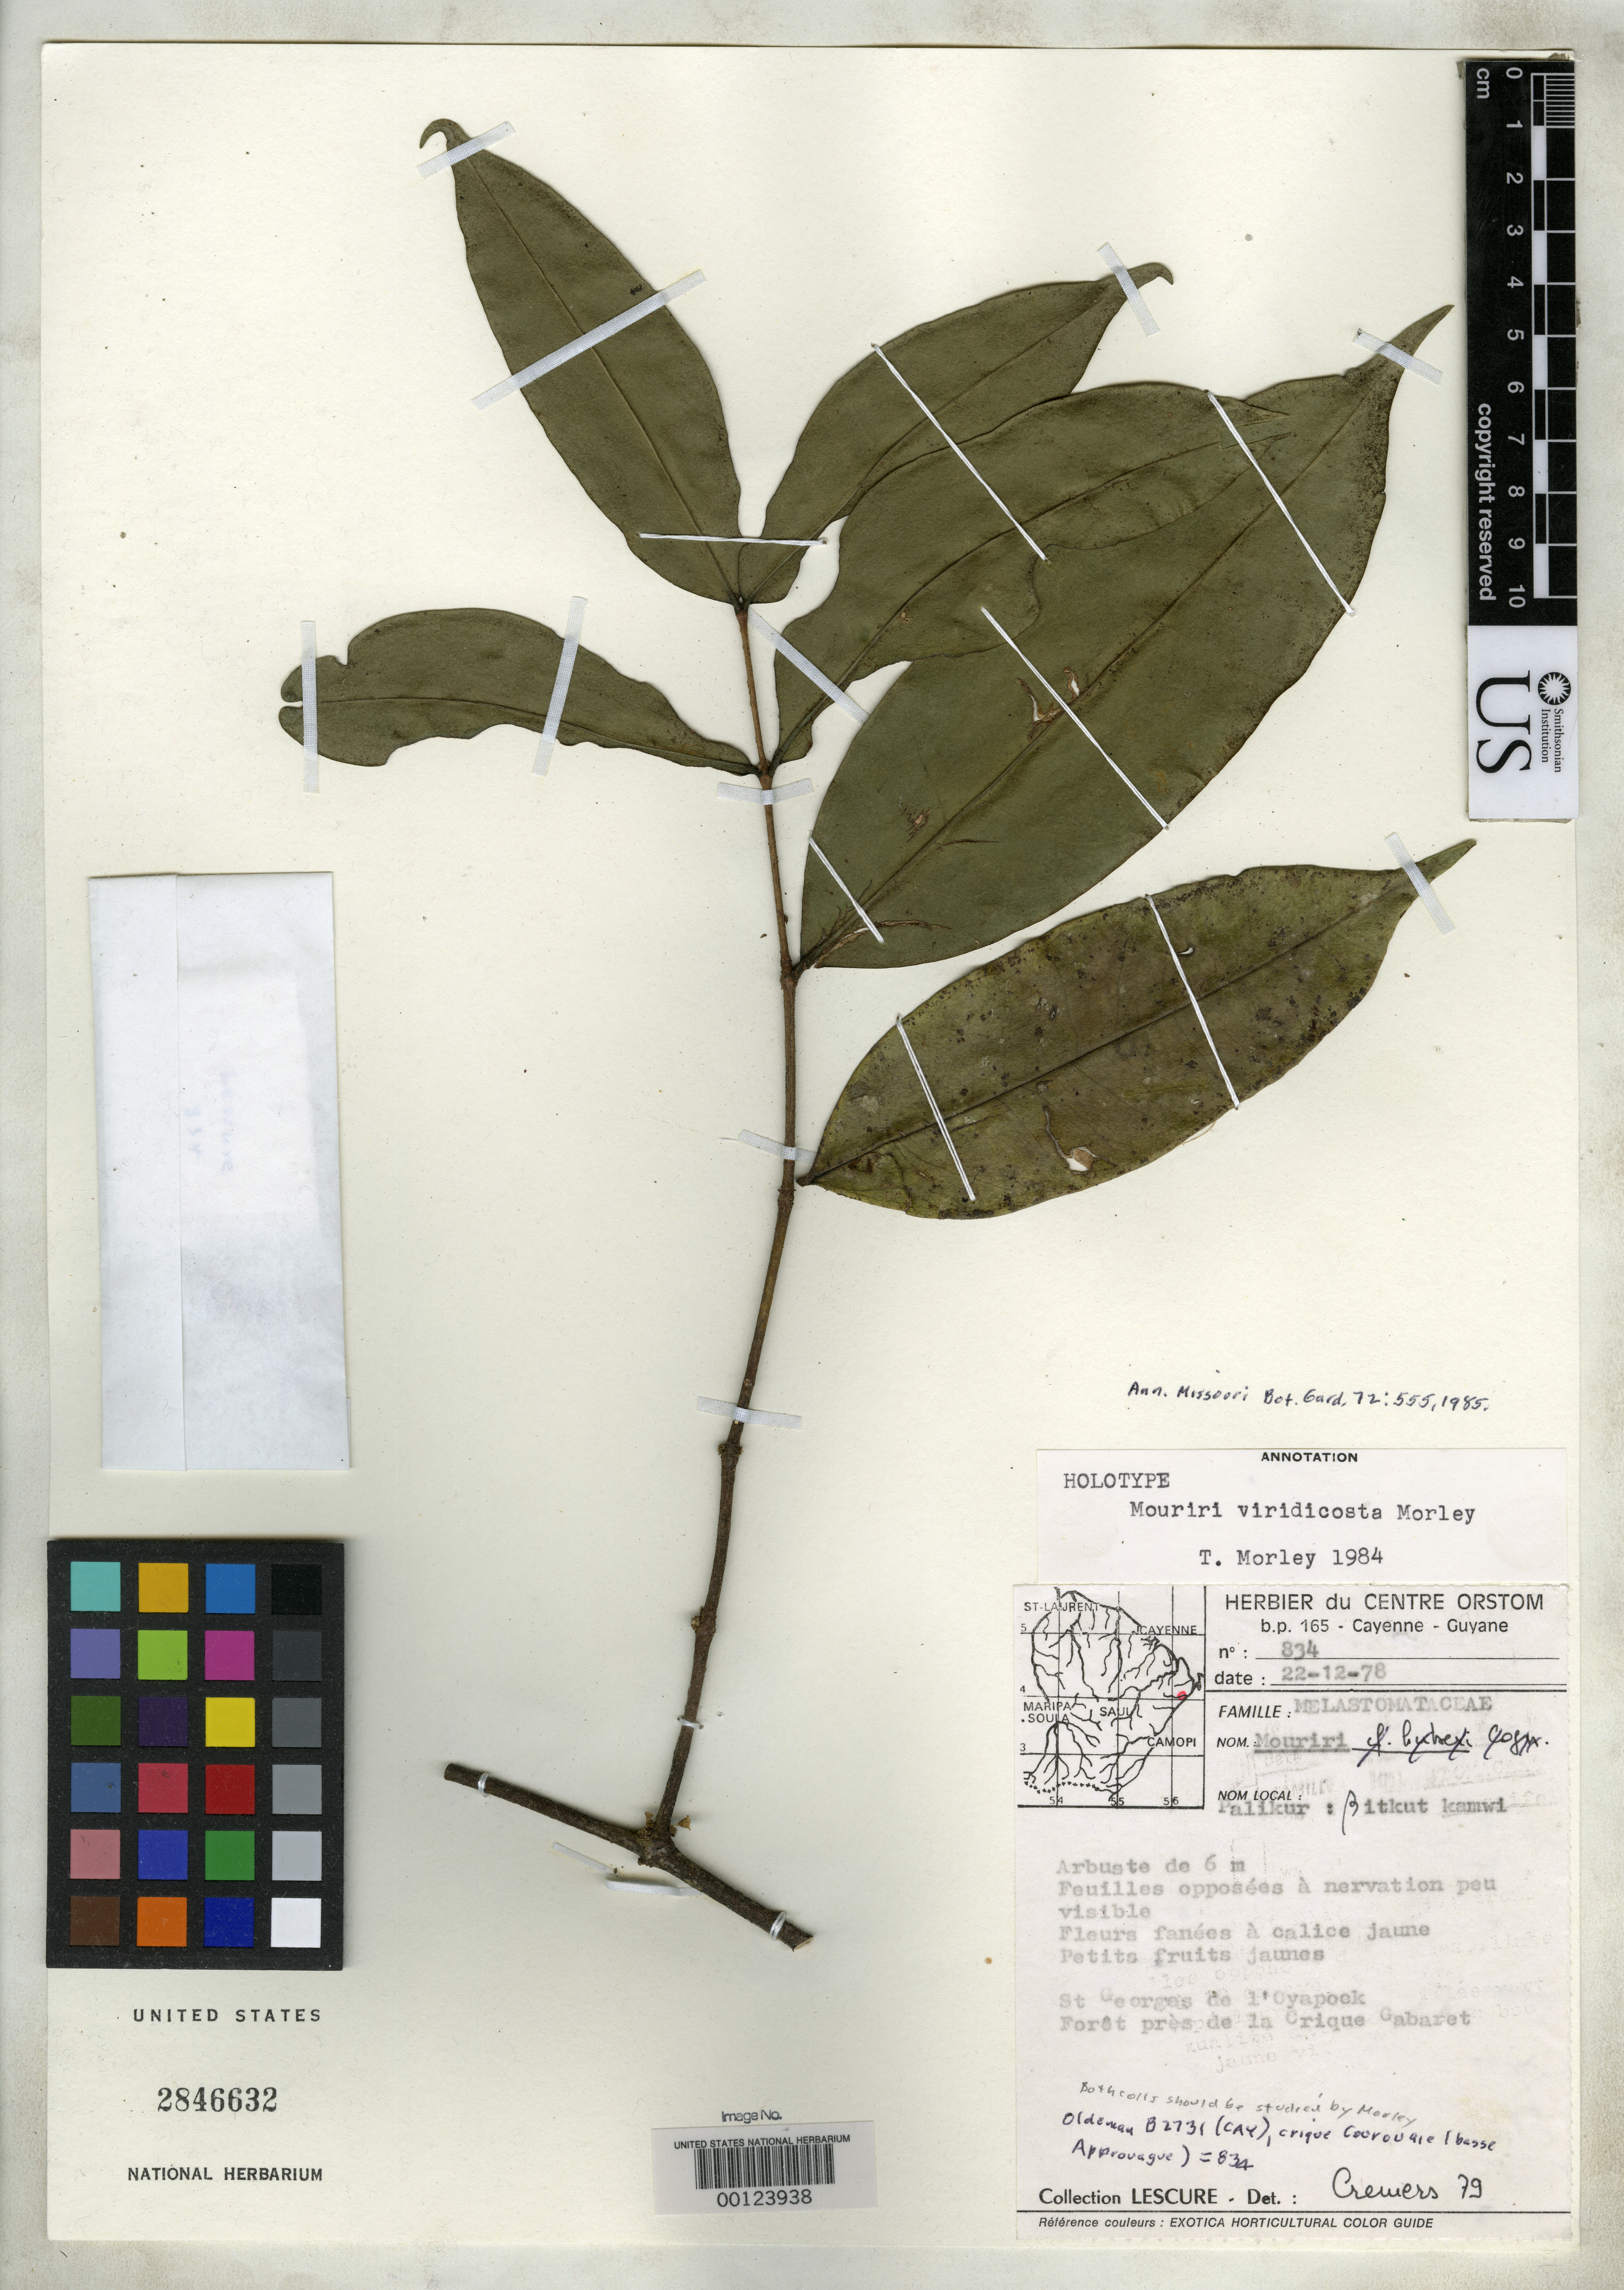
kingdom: Plantae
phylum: Tracheophyta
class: Magnoliopsida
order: Myrtales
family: Melastomataceae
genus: Mouriri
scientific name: Mouriri viridicosta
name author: Morley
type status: Holotype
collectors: -. Lescure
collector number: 834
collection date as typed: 22 Dec 1978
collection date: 1978-12-22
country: French Guiana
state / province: Cayenne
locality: St. Georges de l'Oyapock, Forest near Gabaret Creek.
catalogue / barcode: US 2846632